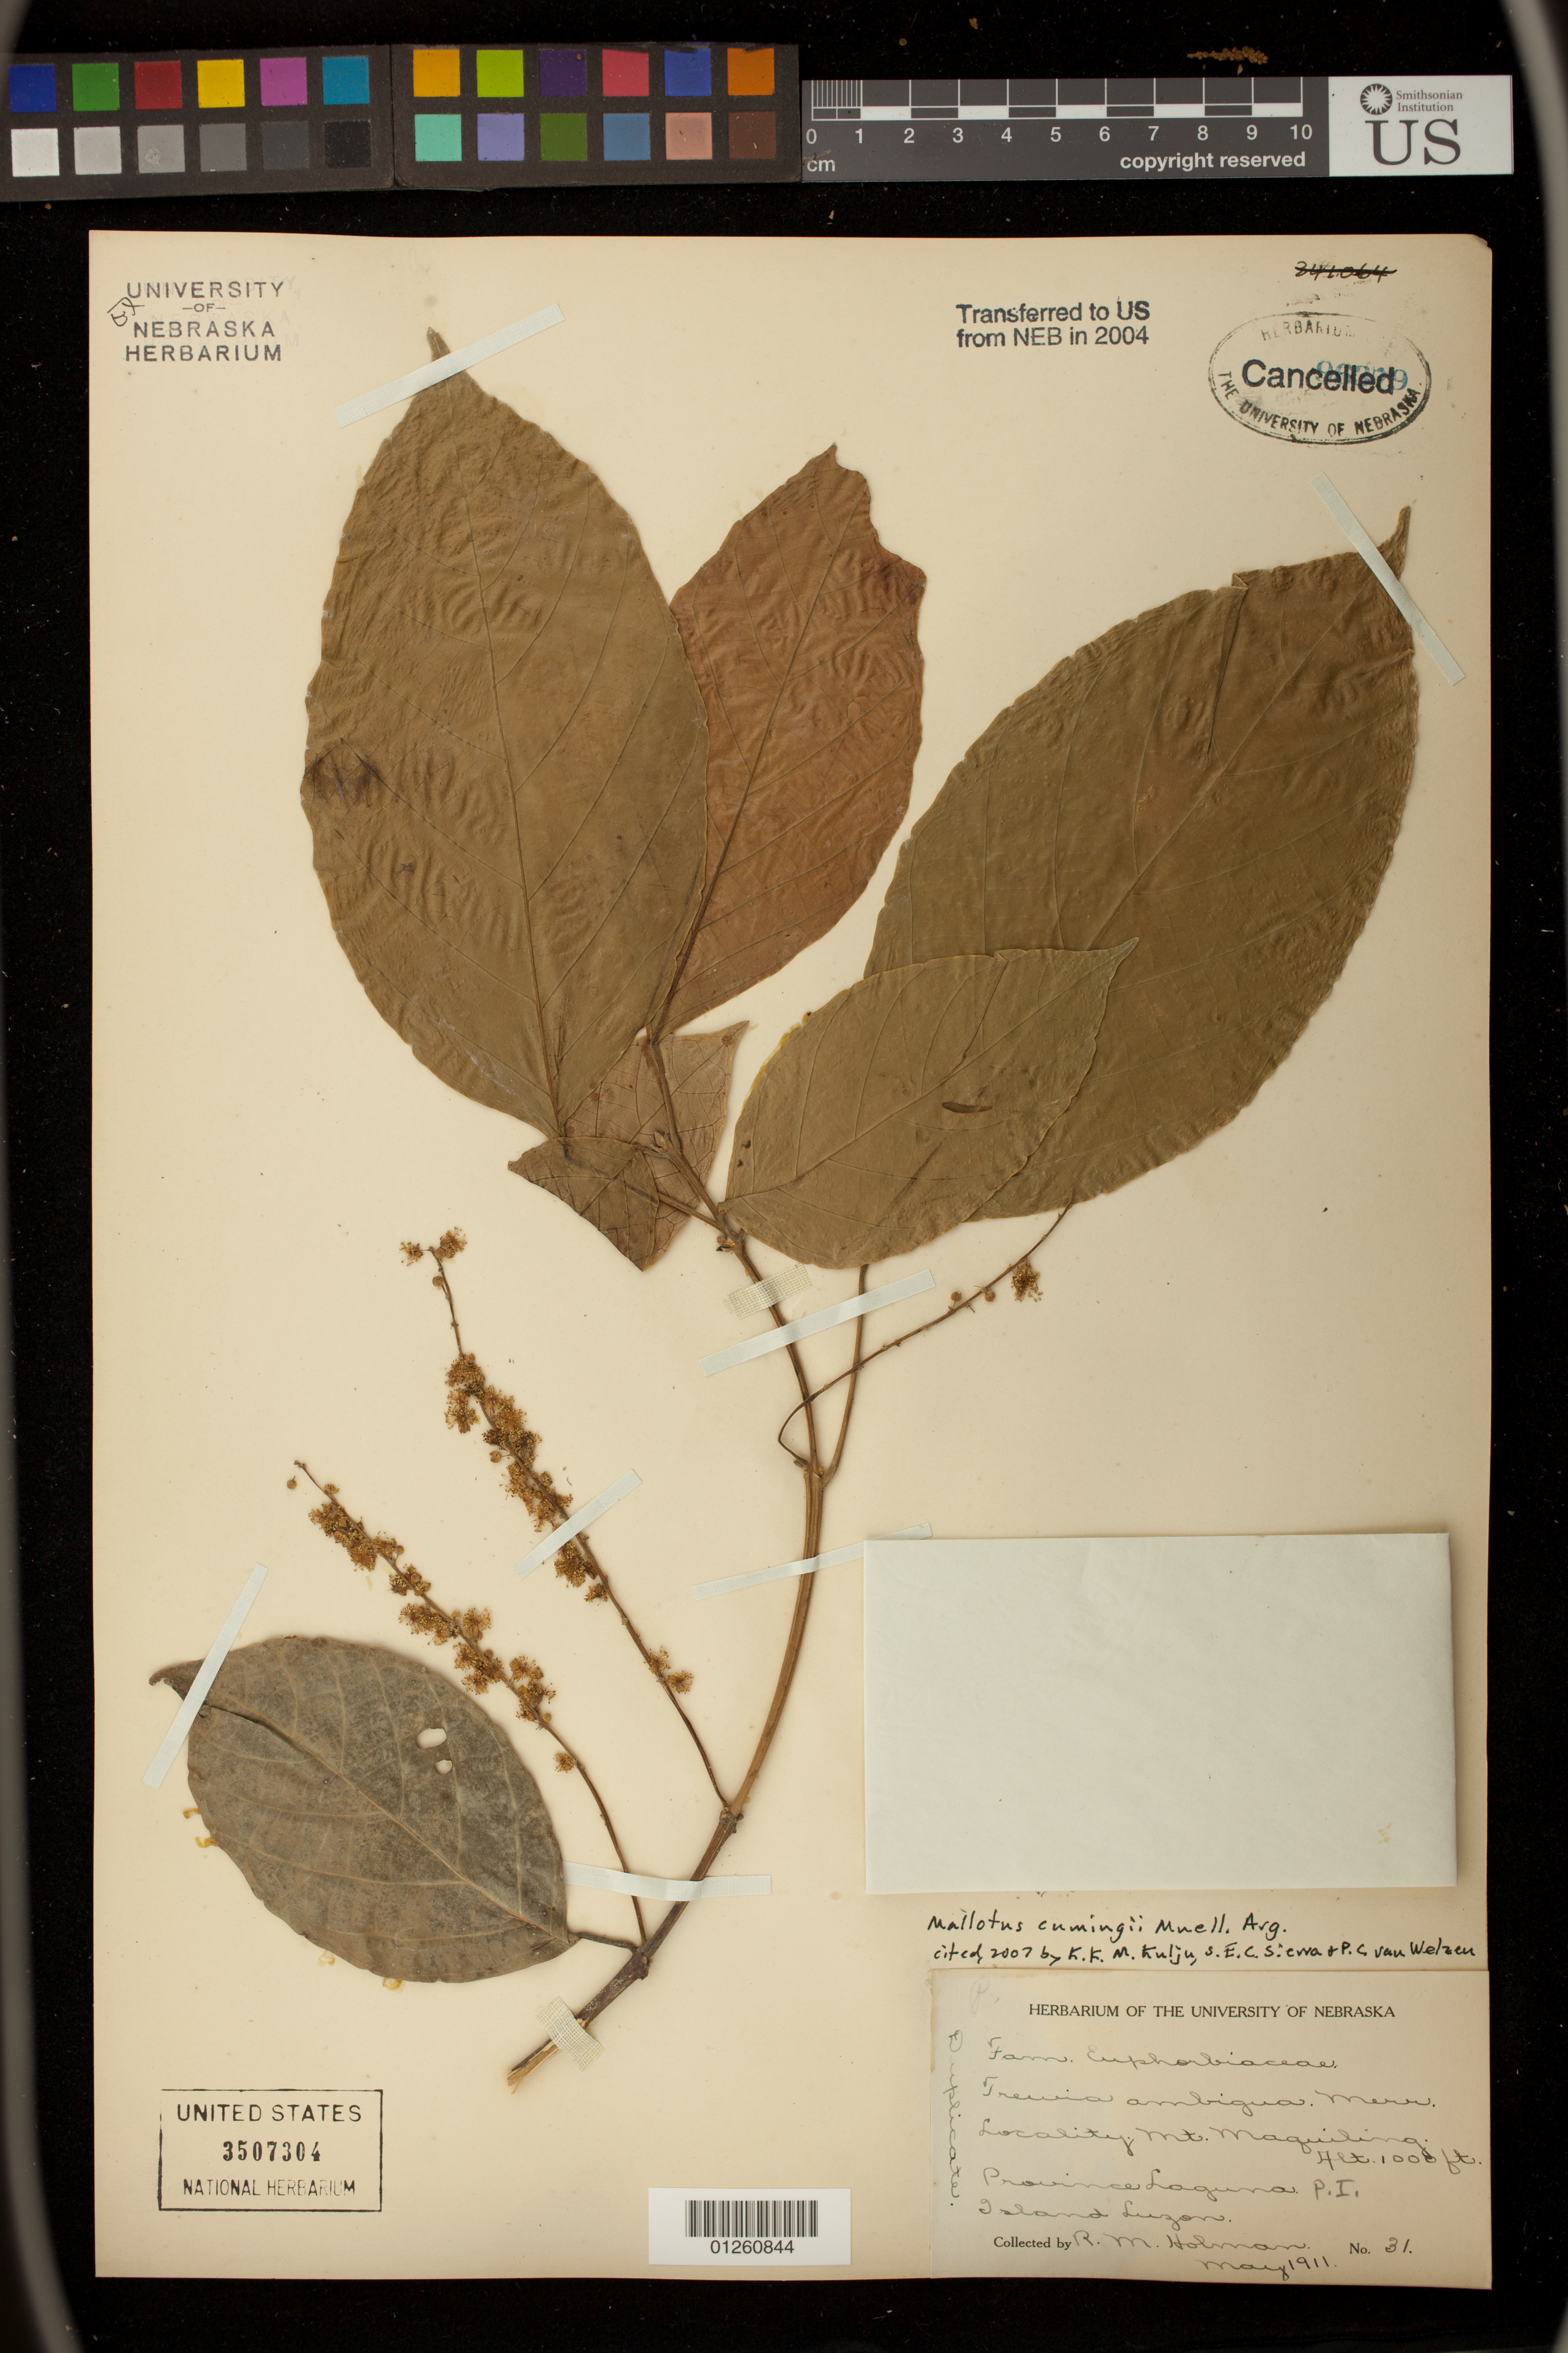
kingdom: Plantae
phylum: Tracheophyta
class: Magnoliopsida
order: Malpighiales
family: Euphorbiaceae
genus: Mallotus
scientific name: Mallotus cumingii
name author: Müll. Arg.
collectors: R. Holman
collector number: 31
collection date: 1911-05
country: Philippines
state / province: Calabarzon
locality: Mt. Maquiling, Province Laguna, Island Luzon.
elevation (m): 305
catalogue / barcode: US 3507304